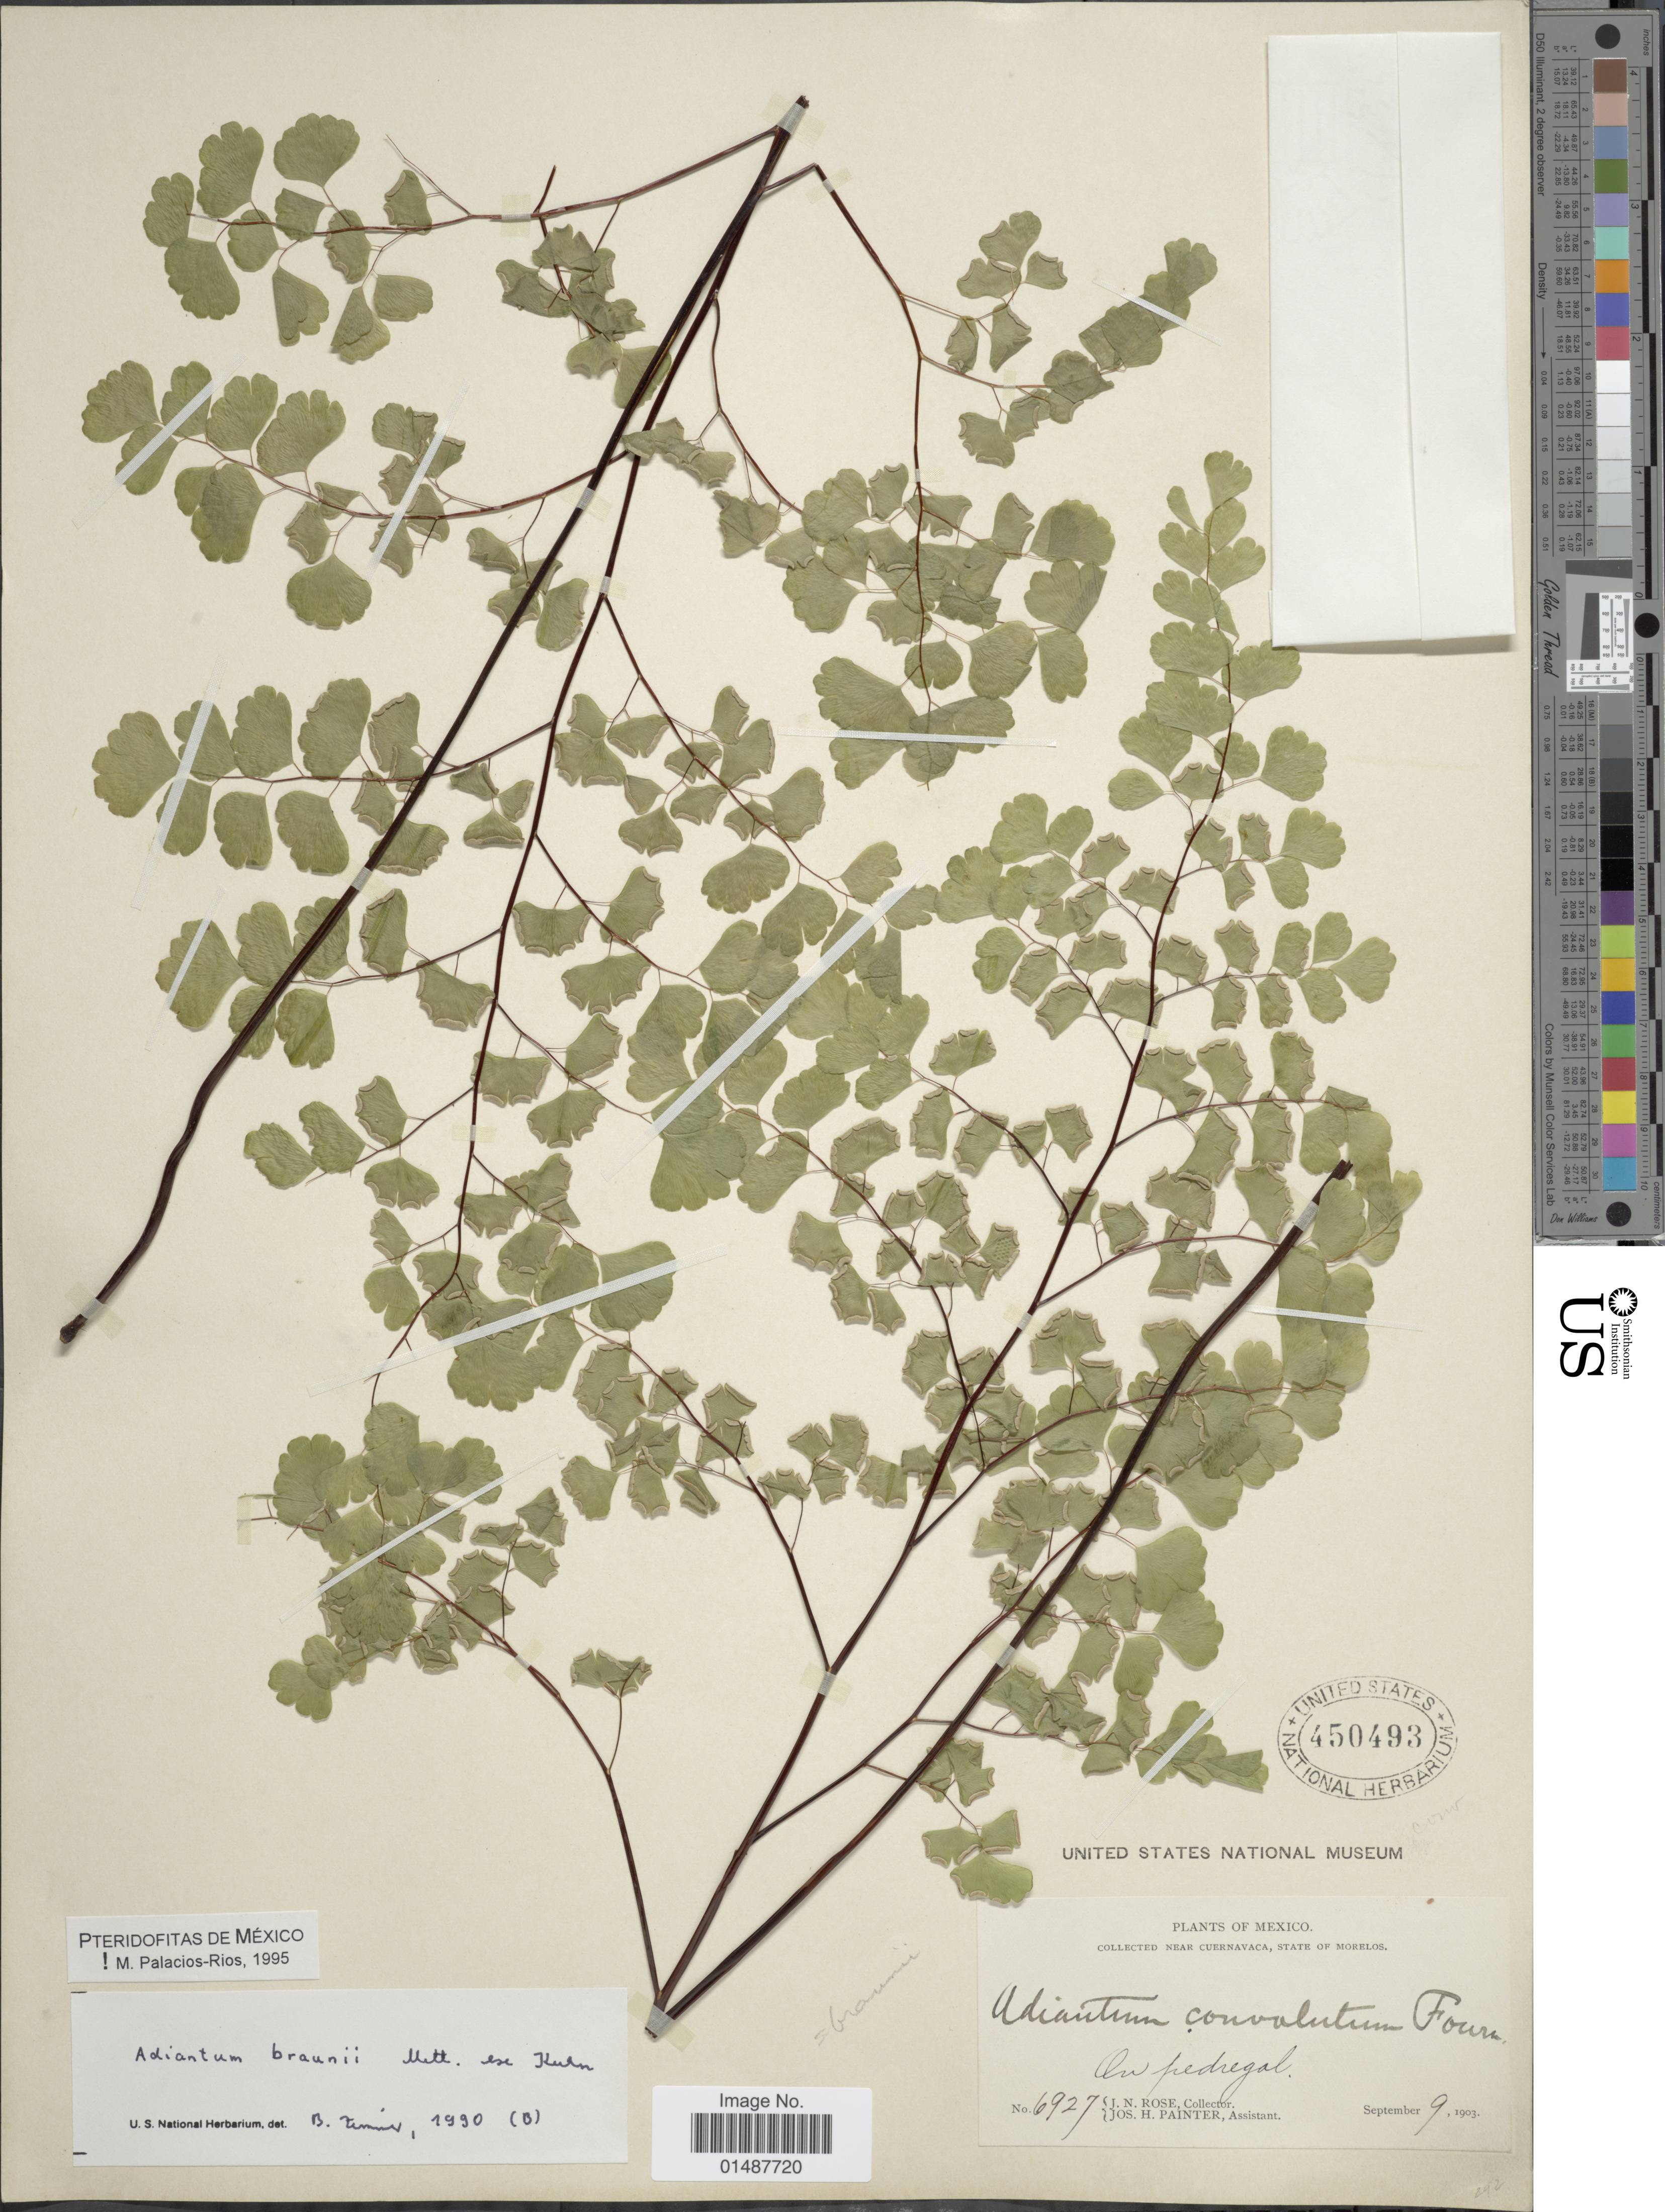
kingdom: Plantae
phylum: Tracheophyta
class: Polypodiopsida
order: Polypodiales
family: Pteridaceae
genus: Adiantum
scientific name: Adiantum braunii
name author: Mett. ex Kuhn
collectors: J. N. Rose & J. H. Painter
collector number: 6927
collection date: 1903-09-09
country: Mexico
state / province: Morelos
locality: Near Cuernavaca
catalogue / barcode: US 450493